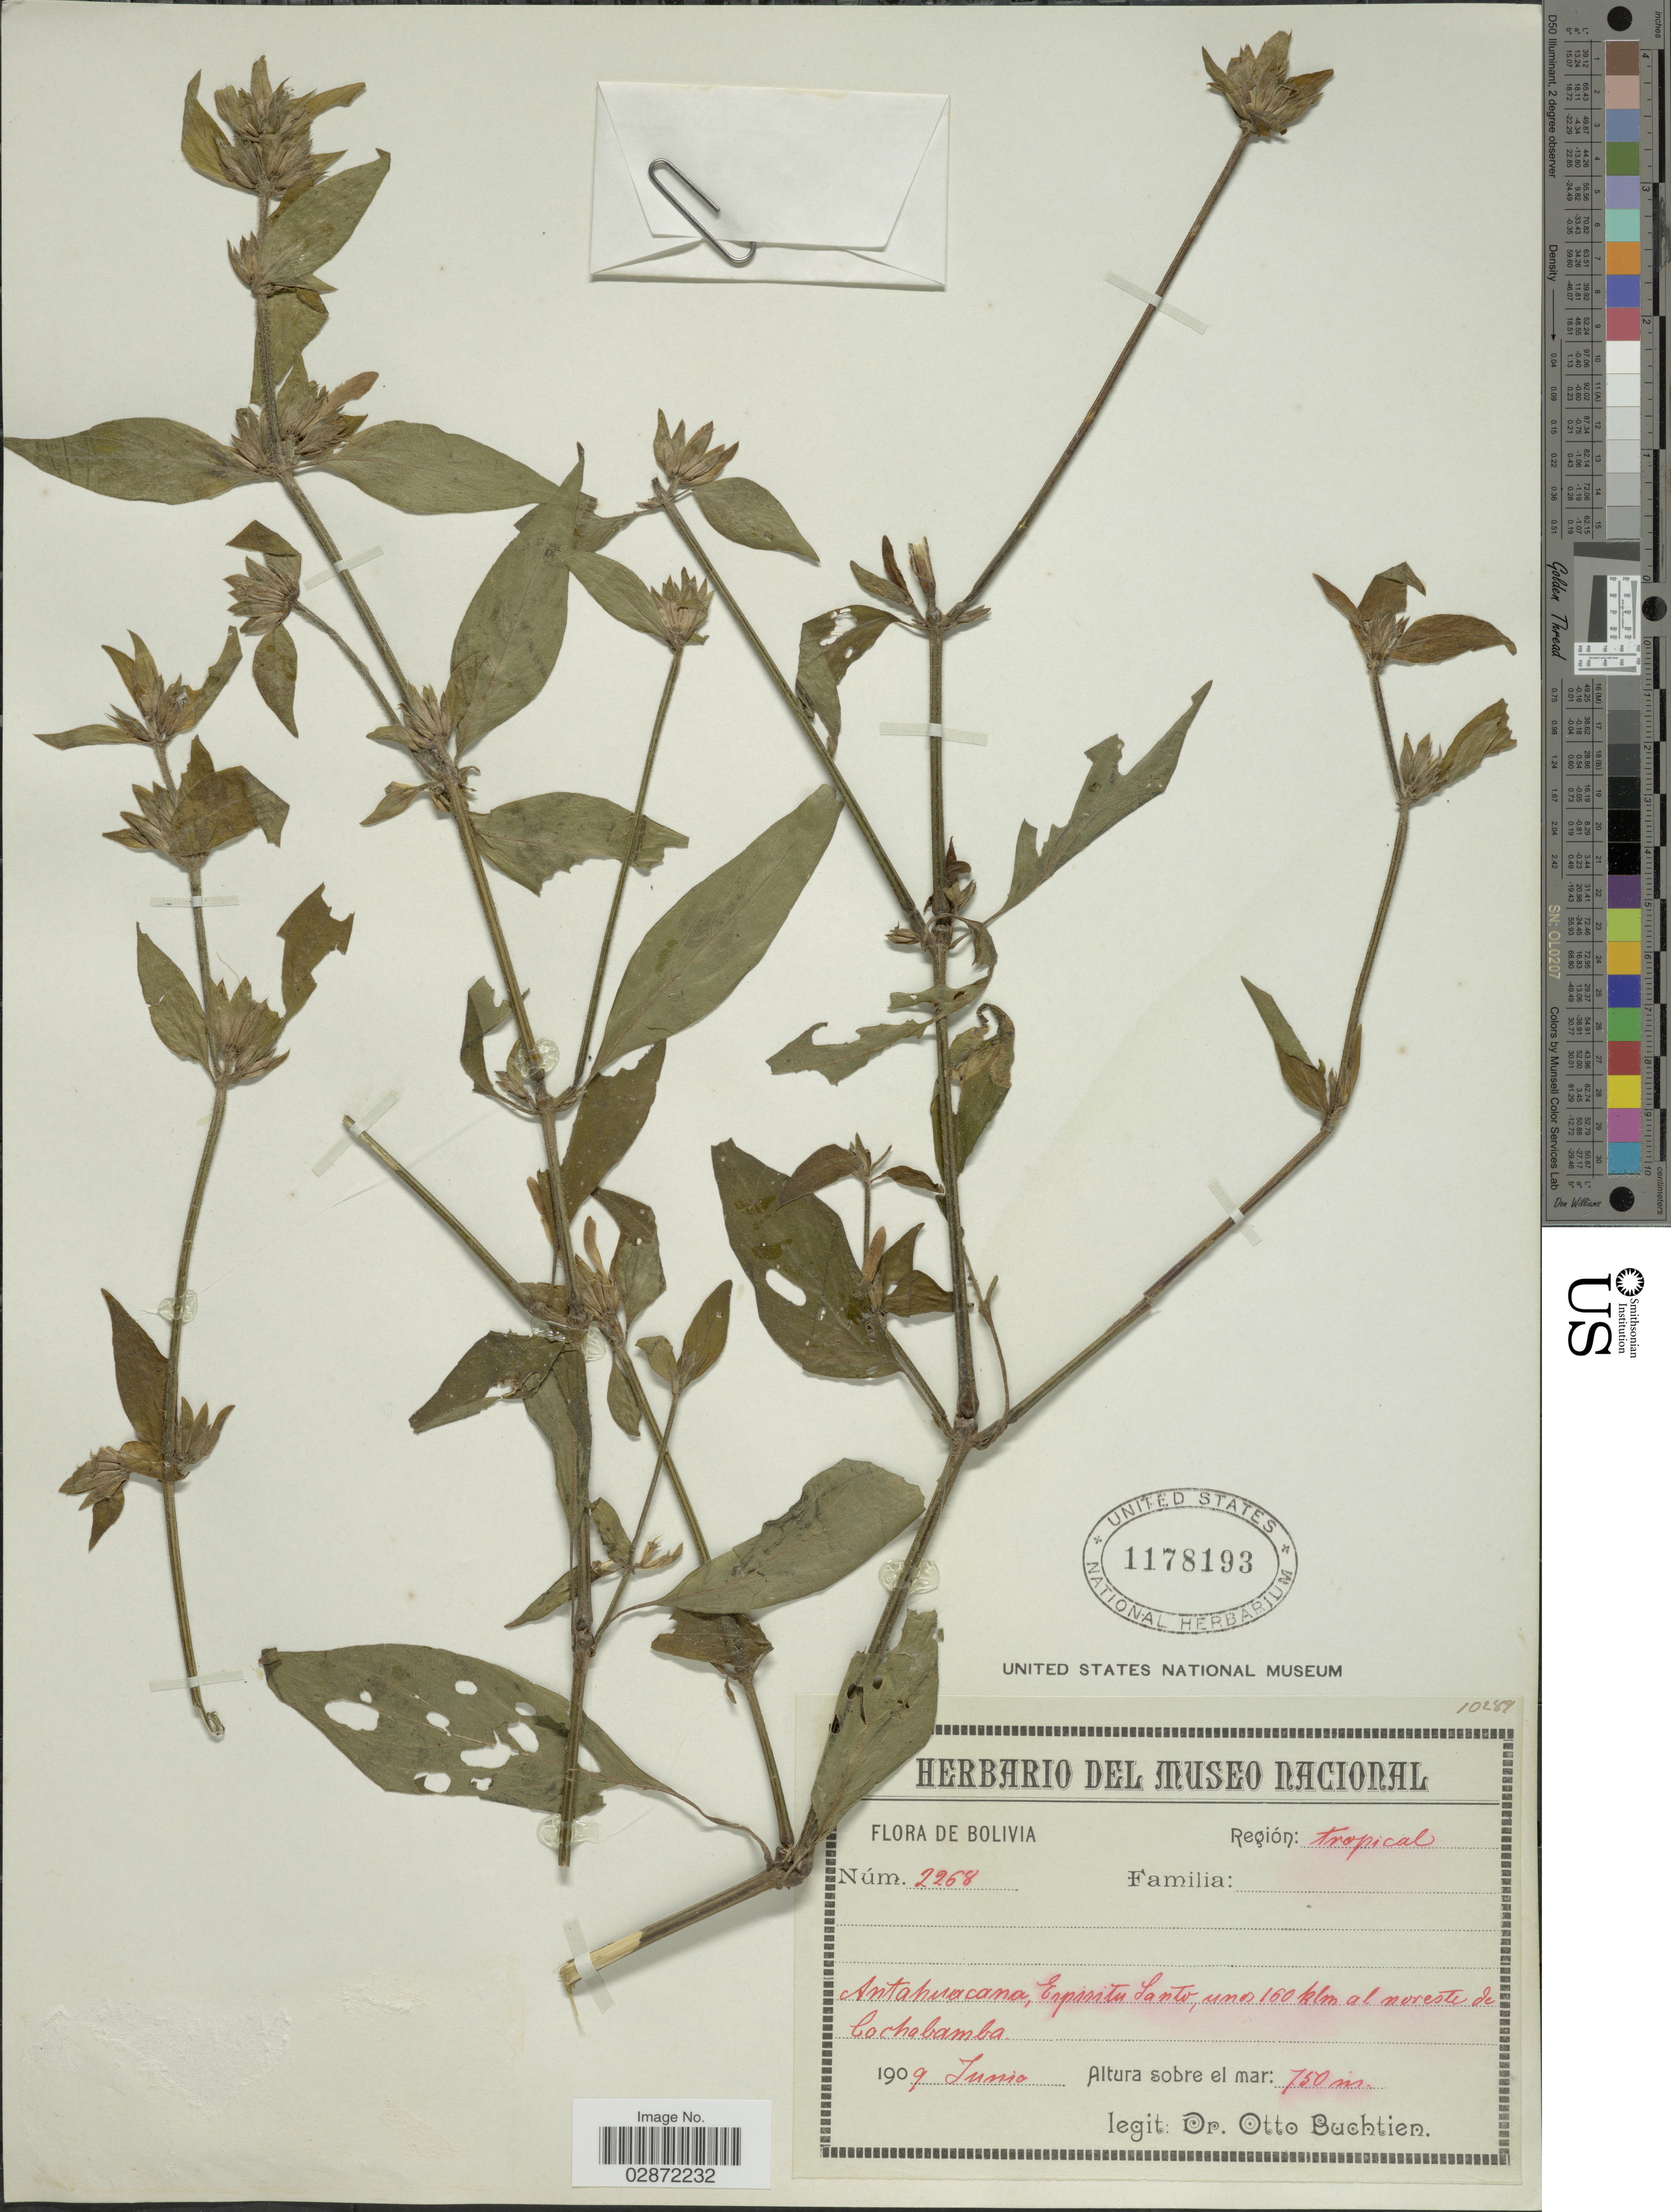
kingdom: Plantae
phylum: Tracheophyta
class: Magnoliopsida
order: Lamiales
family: Acanthaceae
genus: Dicliptera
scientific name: Dicliptera squarrosa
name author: Nees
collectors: O. Buchtien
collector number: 2268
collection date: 1909-06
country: Bolivia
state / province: Cochabamba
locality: Región: tropical. Antahuacana, Espiritu Santo, unos 160 klm al noreste de Cochabamba.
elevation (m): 750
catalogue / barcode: US 1178193